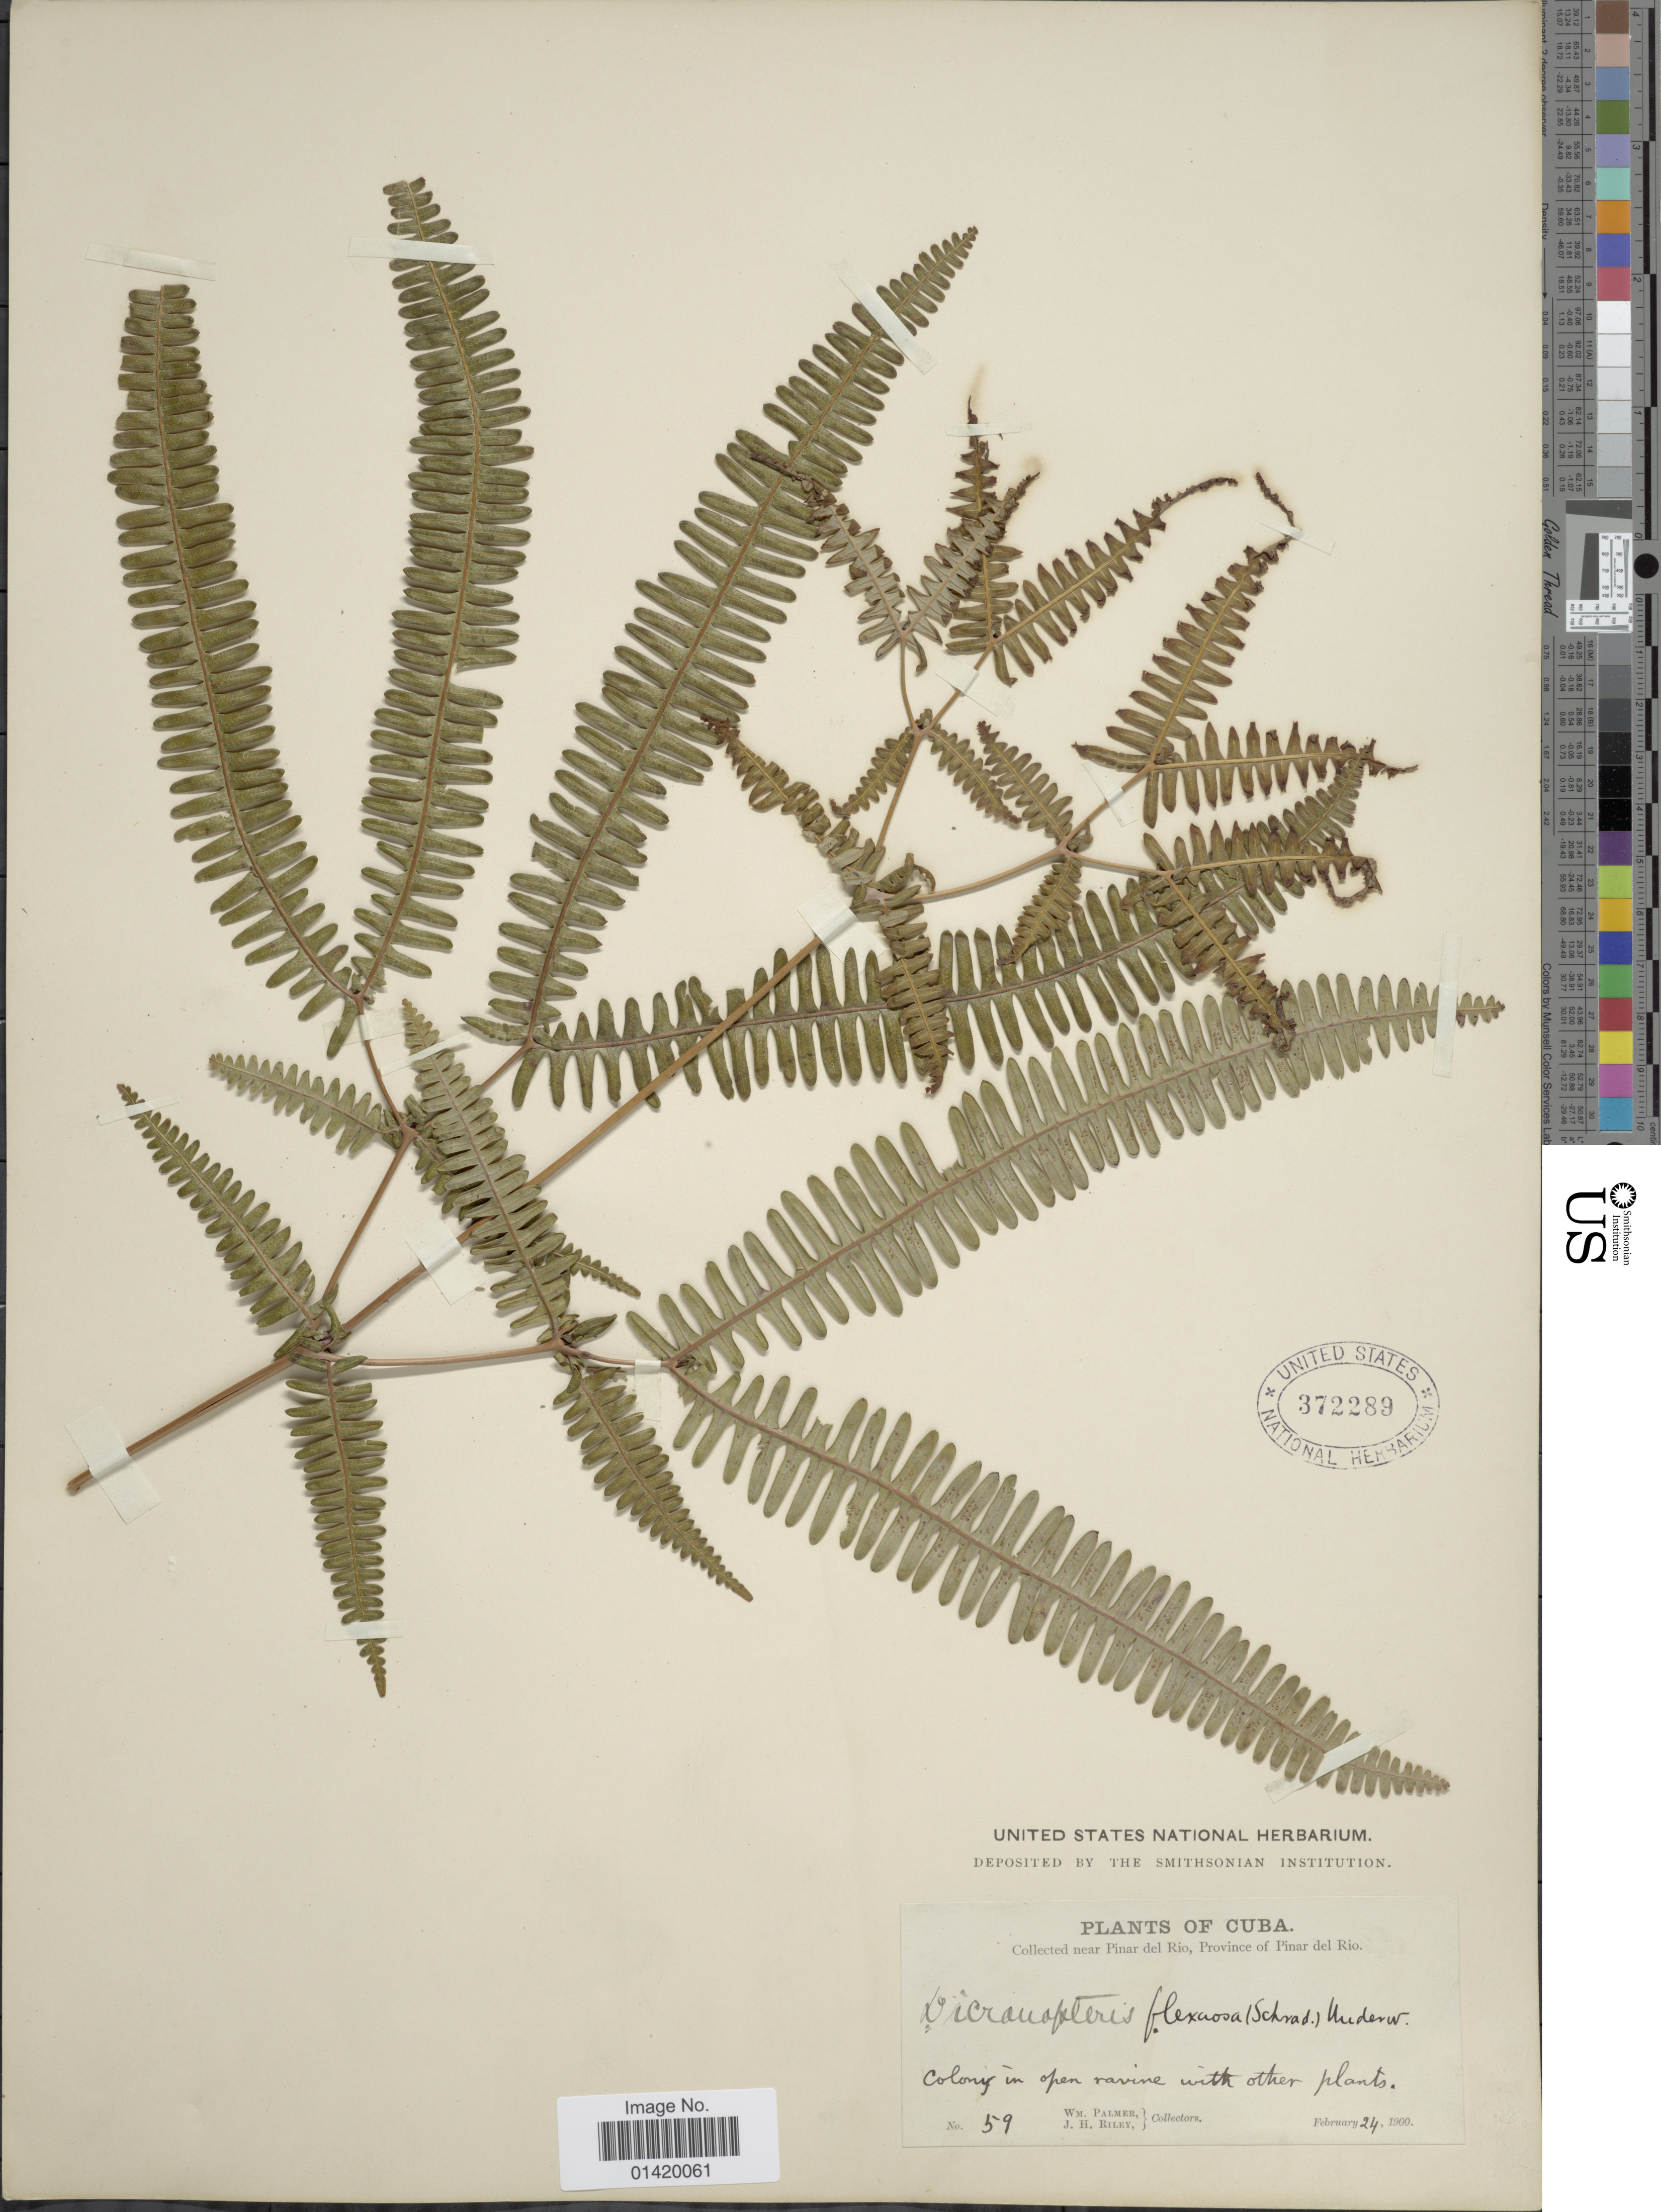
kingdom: Plantae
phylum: Tracheophyta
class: Polypodiopsida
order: Gleicheniales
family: Gleicheniaceae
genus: Dicranopteris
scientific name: Dicranopteris flexuosa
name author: (Schrad.) Underw.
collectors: W. Palmer & J. H. Riley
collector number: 59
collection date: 1900-02-24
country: Cuba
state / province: Pinar del Río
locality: Near Pinar del Rio, Colony in open ravine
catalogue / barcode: US 372289